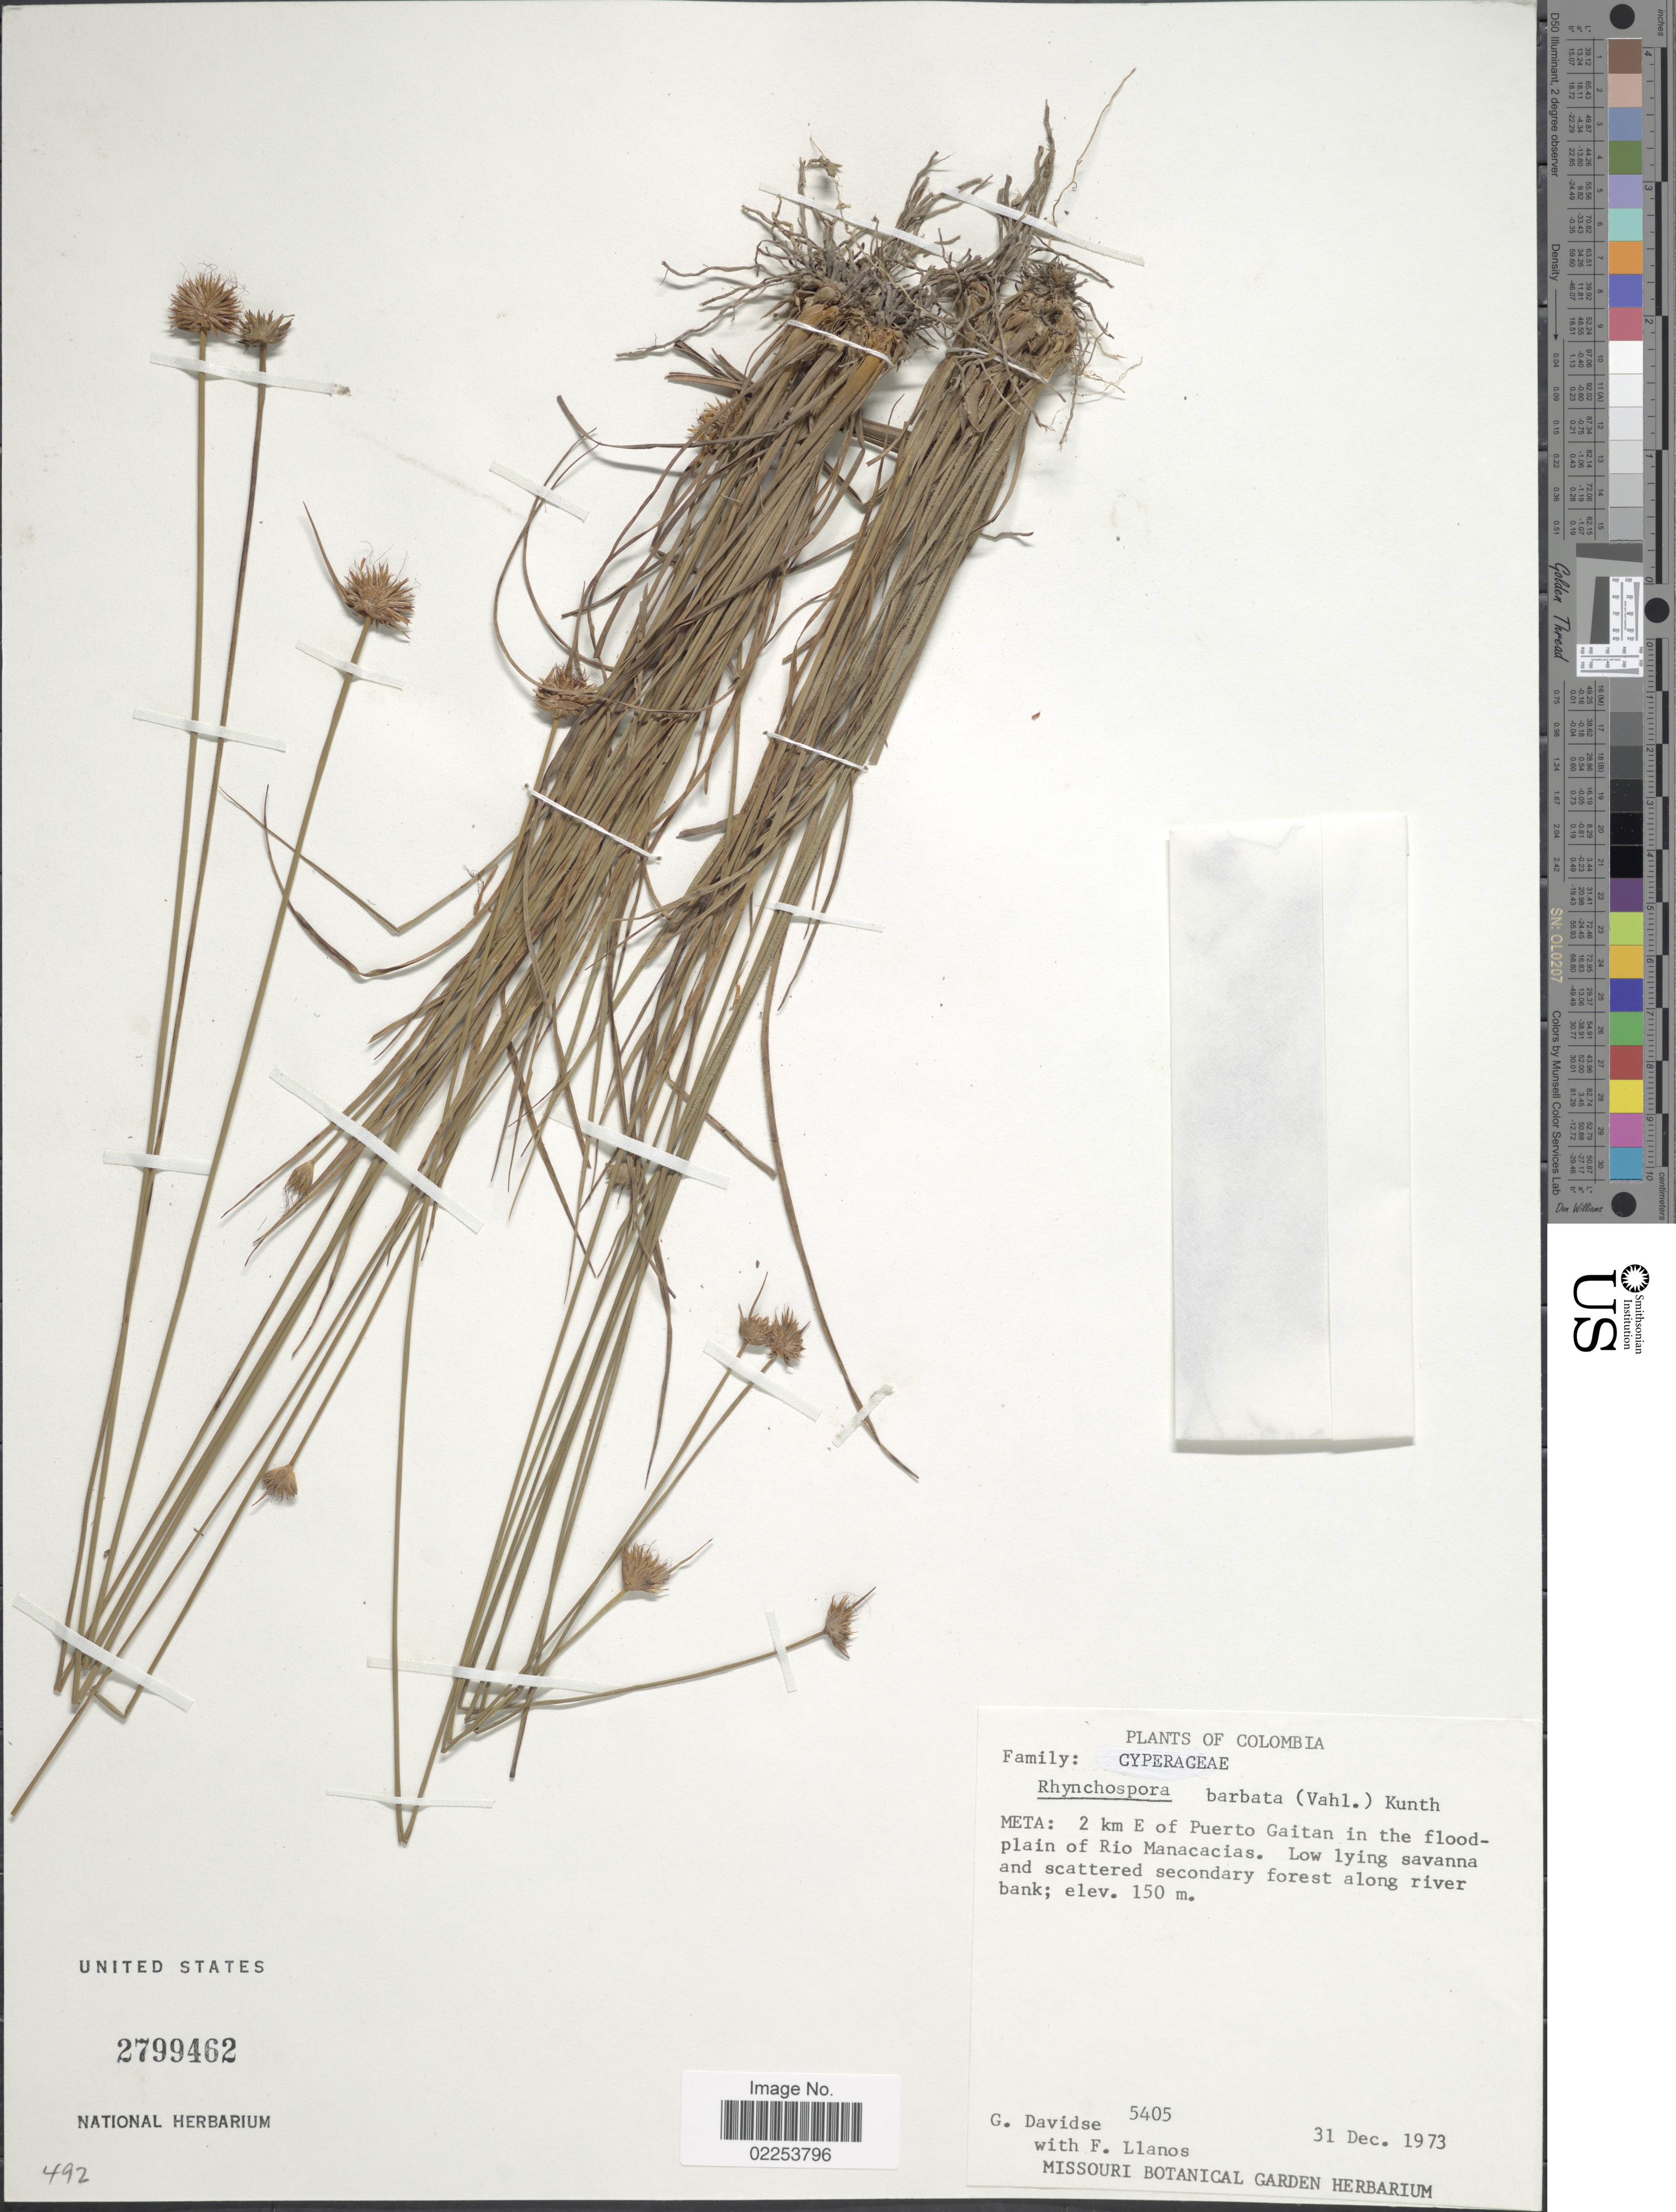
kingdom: Plantae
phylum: Tracheophyta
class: Liliopsida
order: Poales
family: Cyperaceae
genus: Rhynchospora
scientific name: Rhynchospora hirta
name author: (Nees) Boeckeler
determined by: Alves, K.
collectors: G. Davidse & F. Llanos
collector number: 5405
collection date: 1973-12-31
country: Colombia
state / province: Meta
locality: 2 km E of Puerto Gaitan in the floodplain of Rio Mancacias, forest along river bank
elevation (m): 150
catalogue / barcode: US 2799462